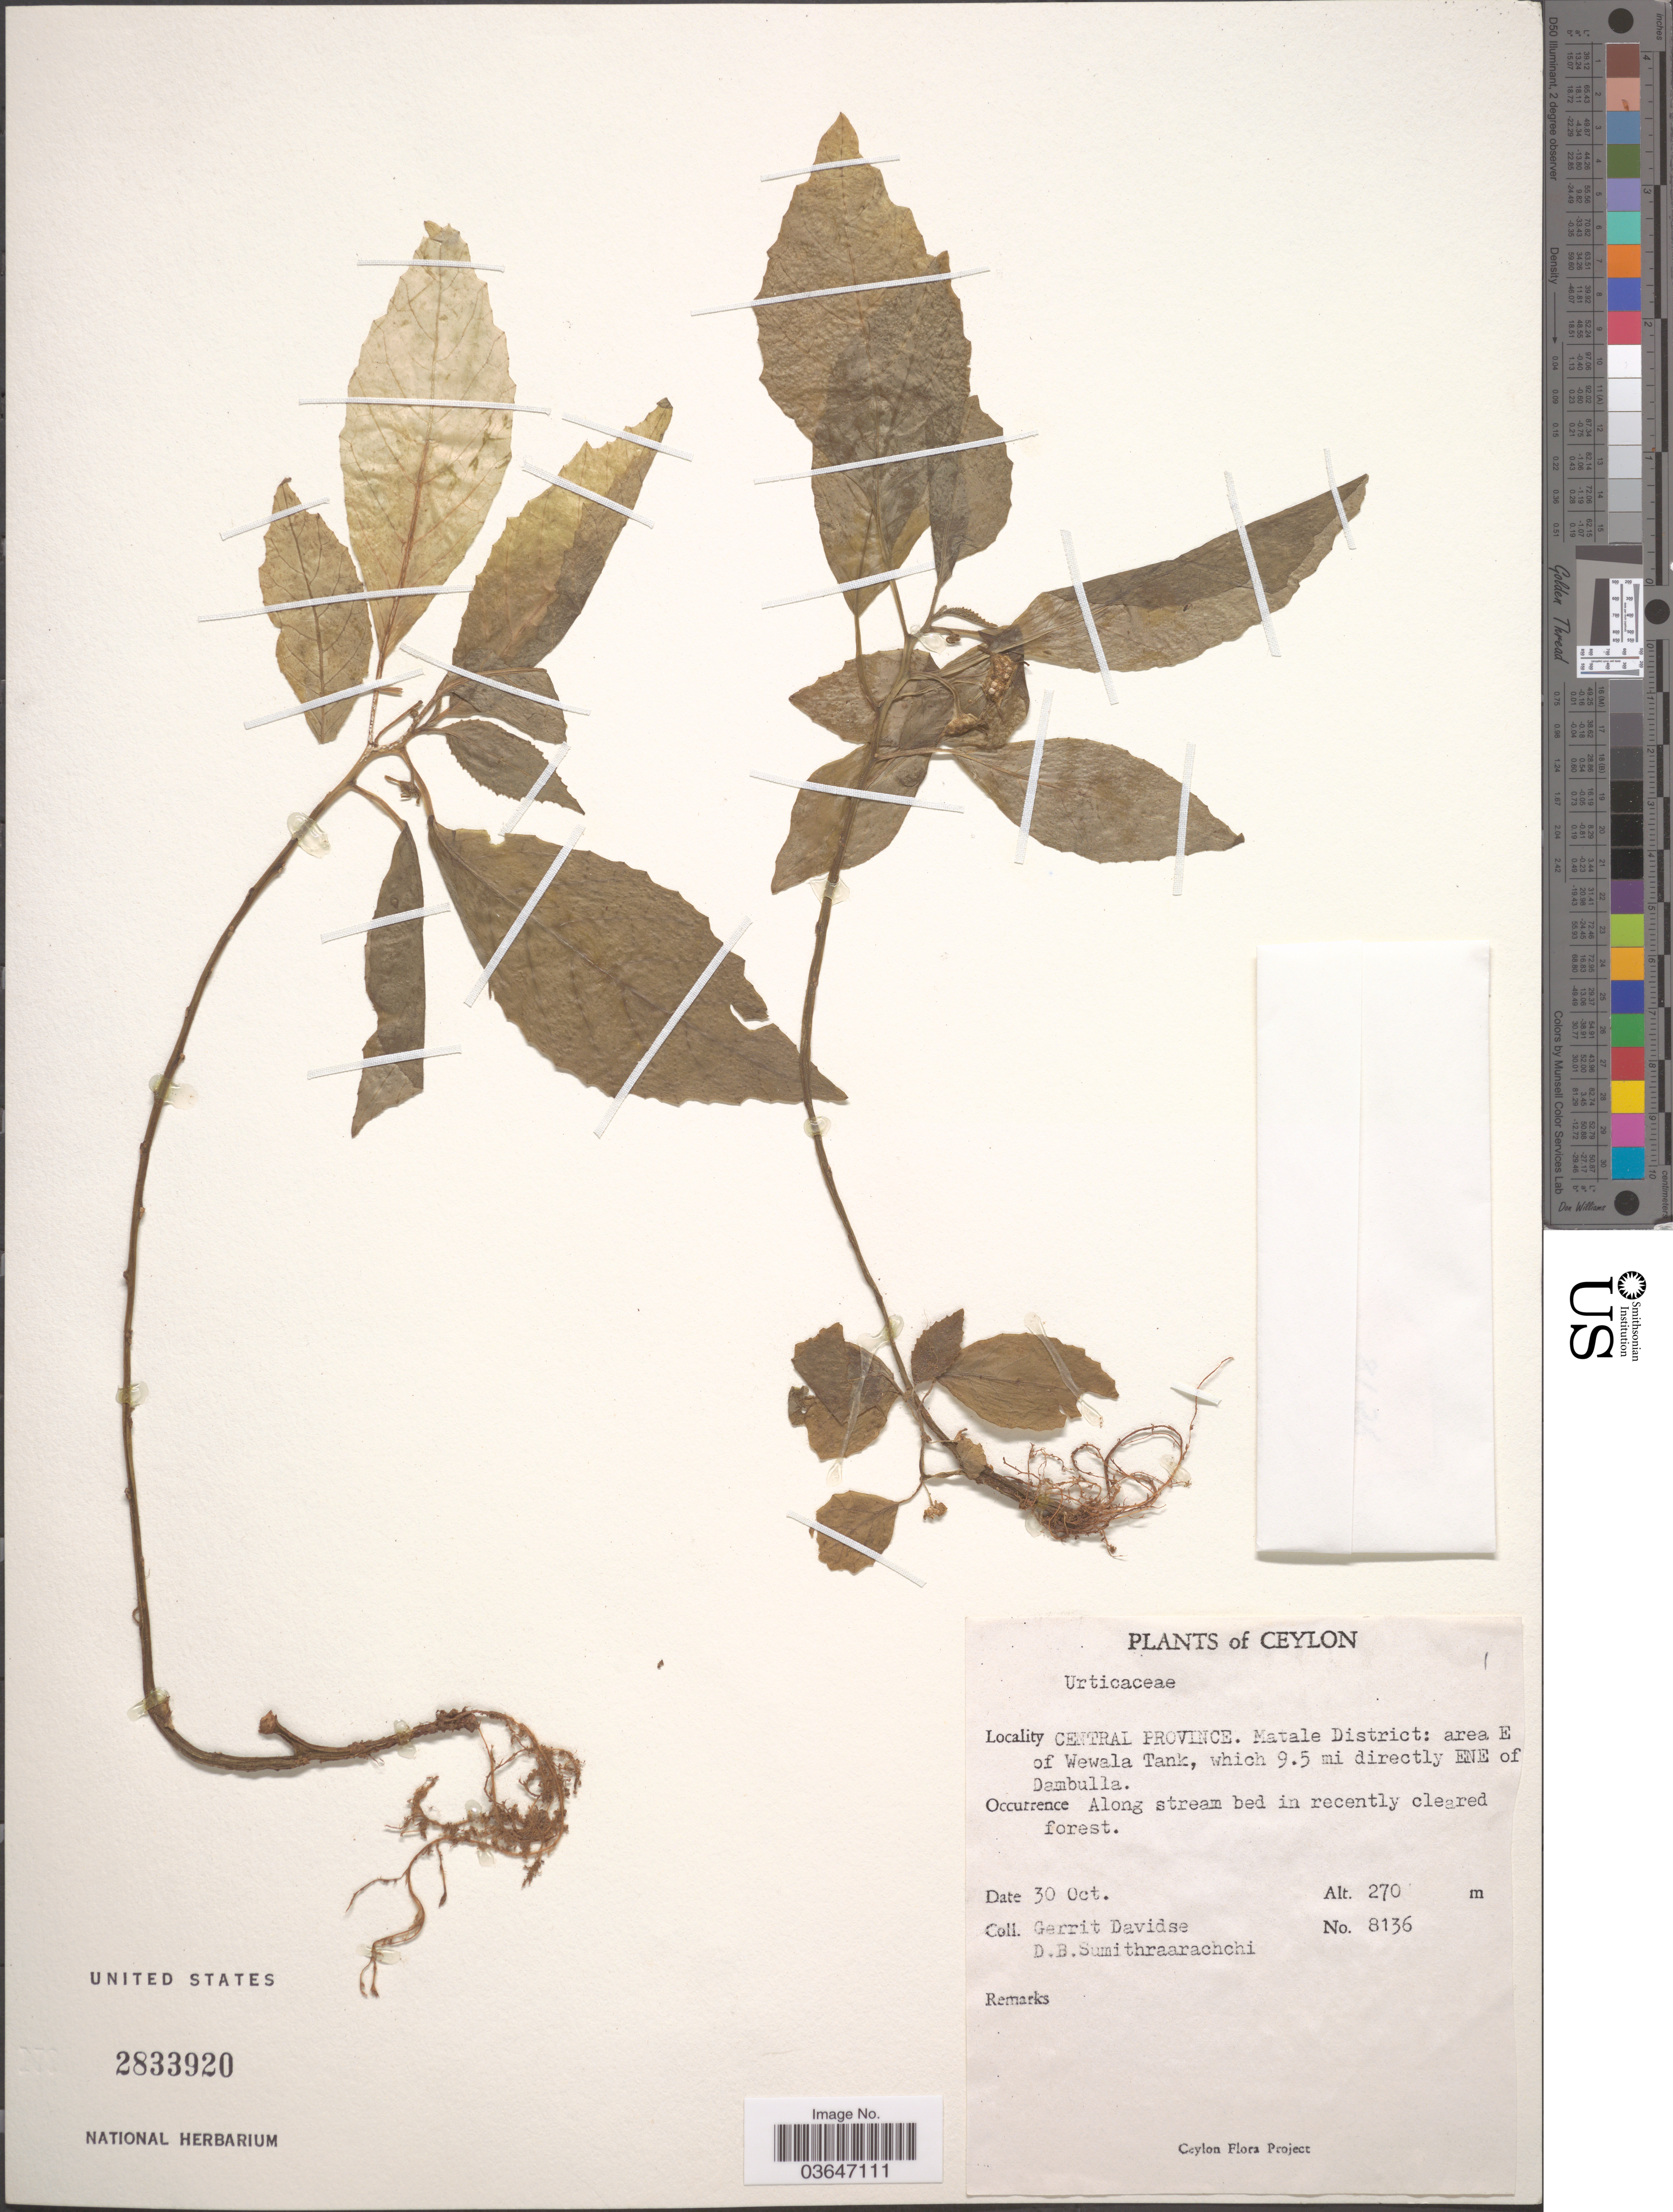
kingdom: Plantae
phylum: Tracheophyta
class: Magnoliopsida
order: Proteales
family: Proteaceae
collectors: G. Davidse & D. B. Sumithraarachchi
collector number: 8136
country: Sri Lanka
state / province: Central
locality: Ceylon. Matale District: area E of Wewala Tank, which 9.5 mi directly ENE of Dambulla.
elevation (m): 270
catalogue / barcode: US 2833920